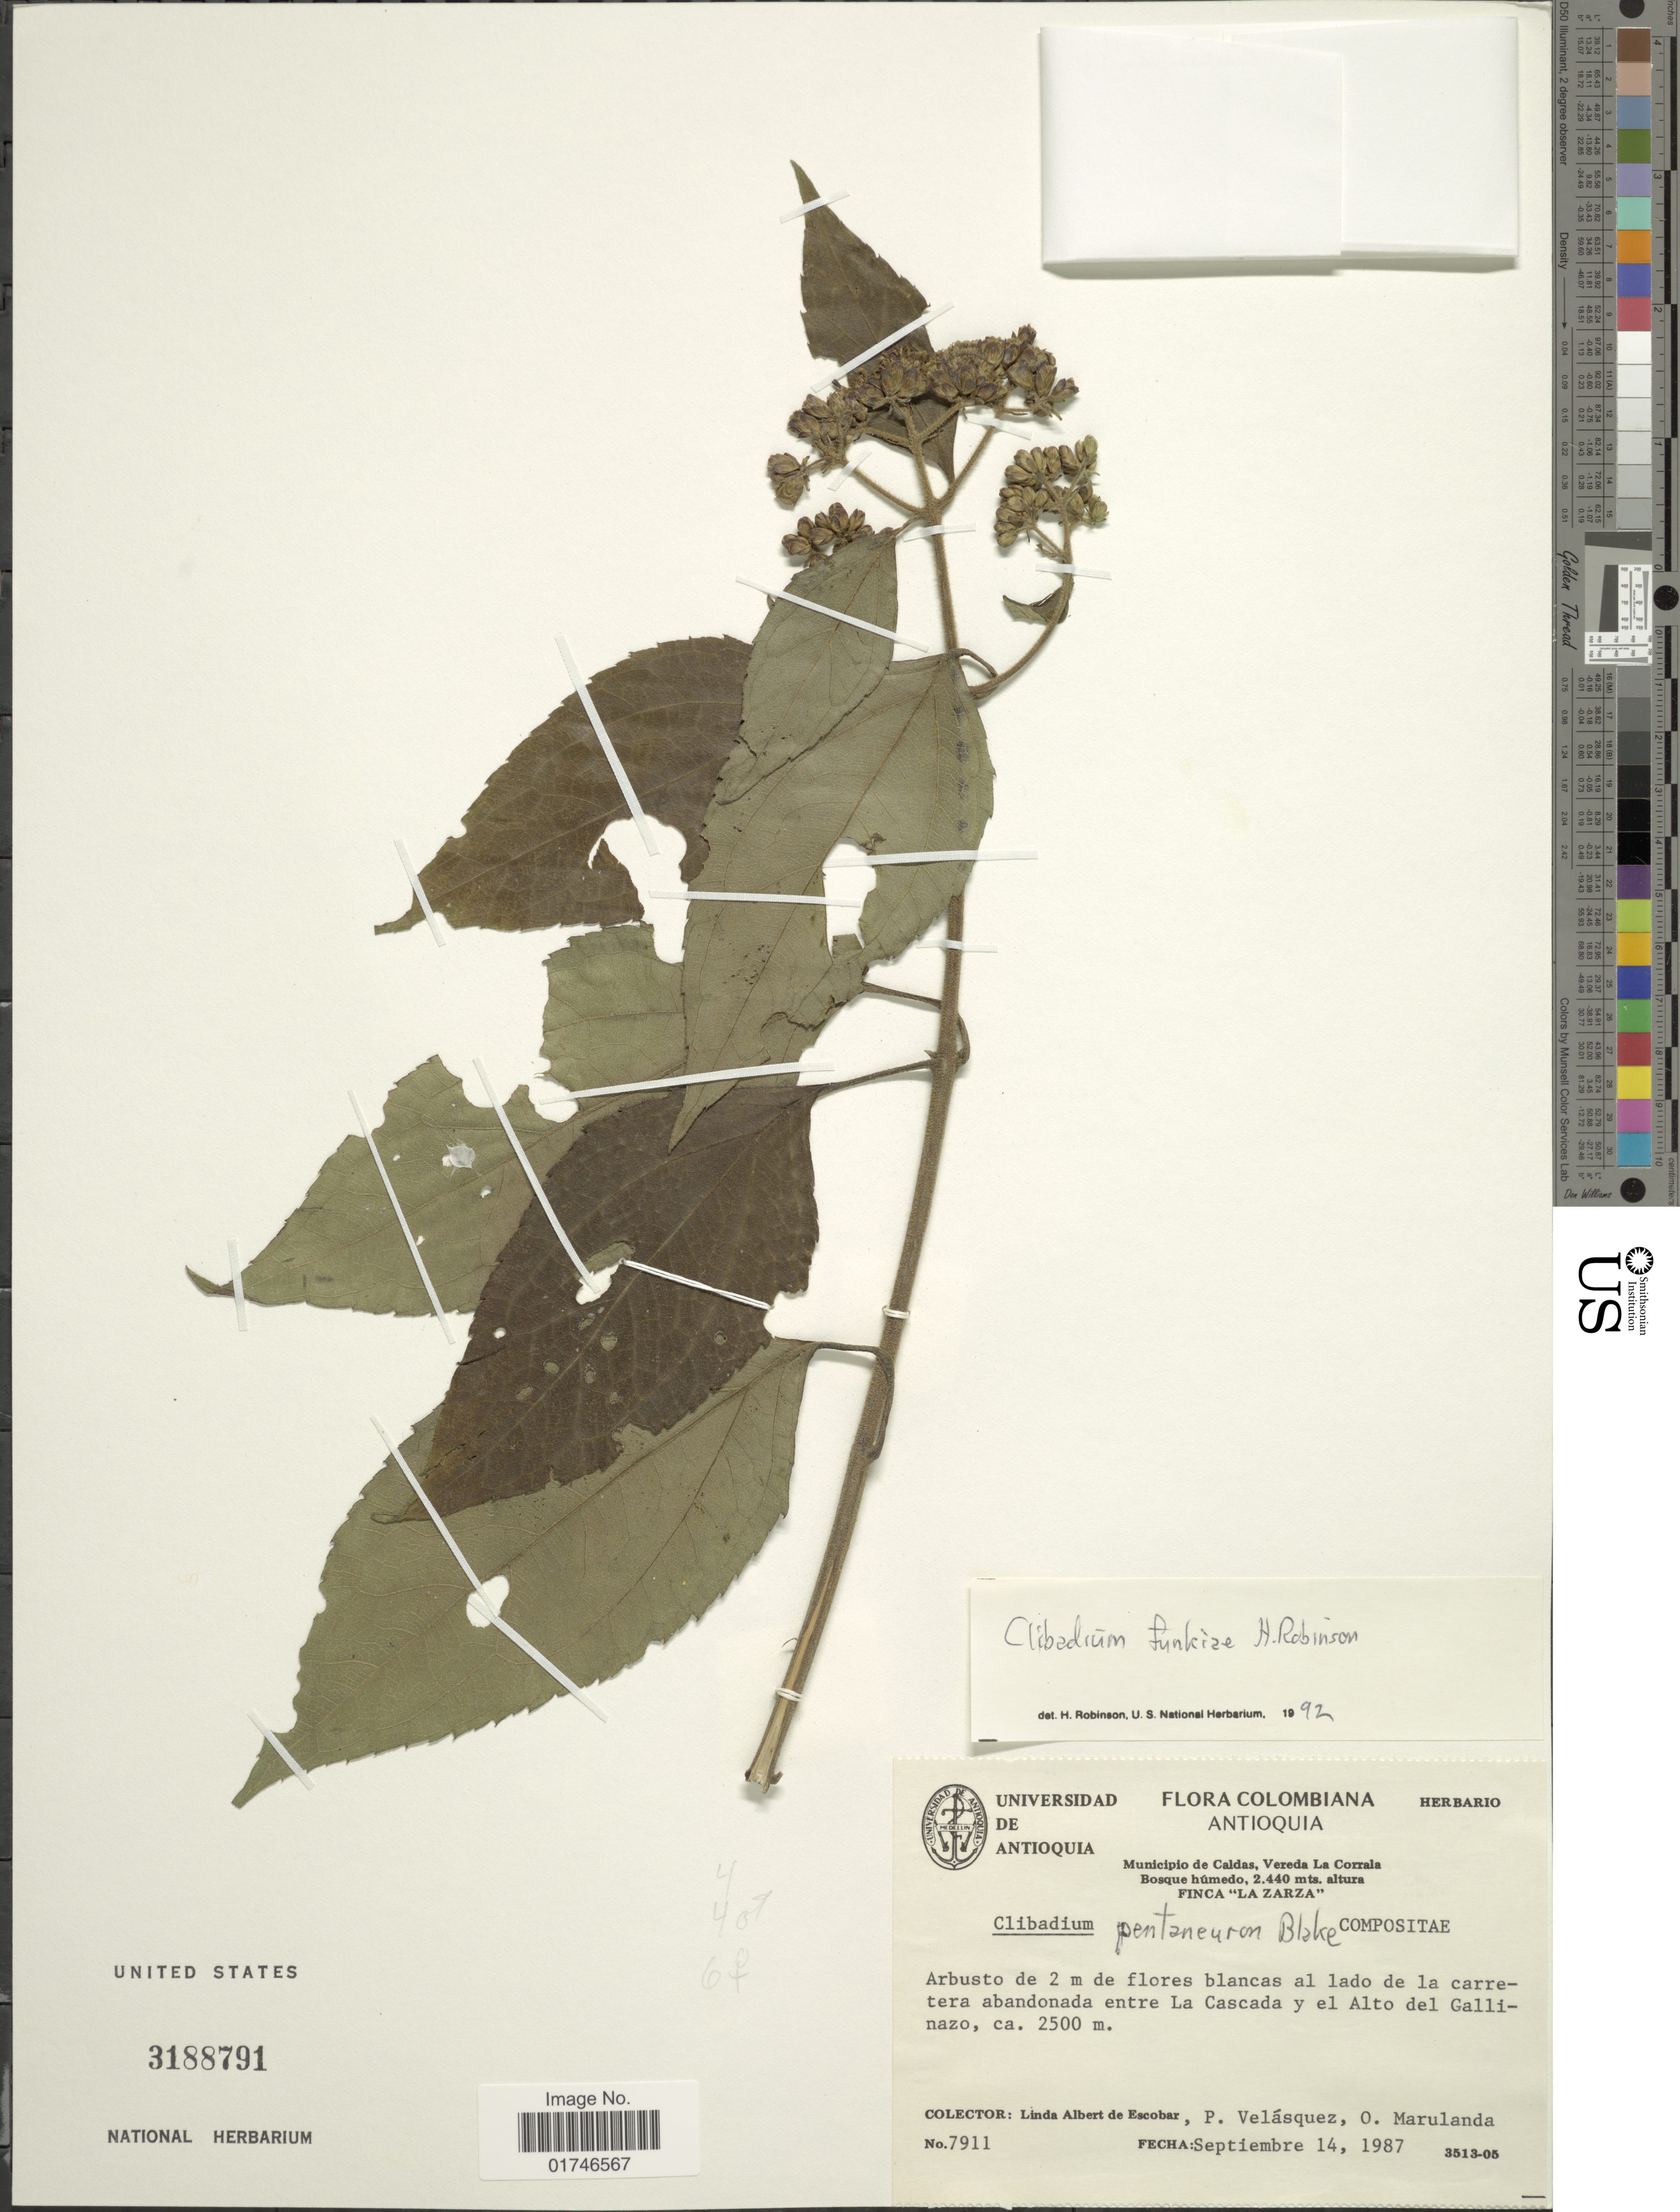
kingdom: Plantae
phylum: Tracheophyta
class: Magnoliopsida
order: Asterales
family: Asteraceae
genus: Clibadium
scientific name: Clibadium funkiae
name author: H. Rob.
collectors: L. K. de Escobar, P. Velasquez & O. Marulanda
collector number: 7911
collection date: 1987-09-14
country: Colombia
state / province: Antioquia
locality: Antioquia. Municipio de Caldas, Vereda La Corrala Bosque humedo. Finca "La Zarza", Entre La Cascada y el Alto del Gallinazo.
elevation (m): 2500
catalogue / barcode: US 3188791